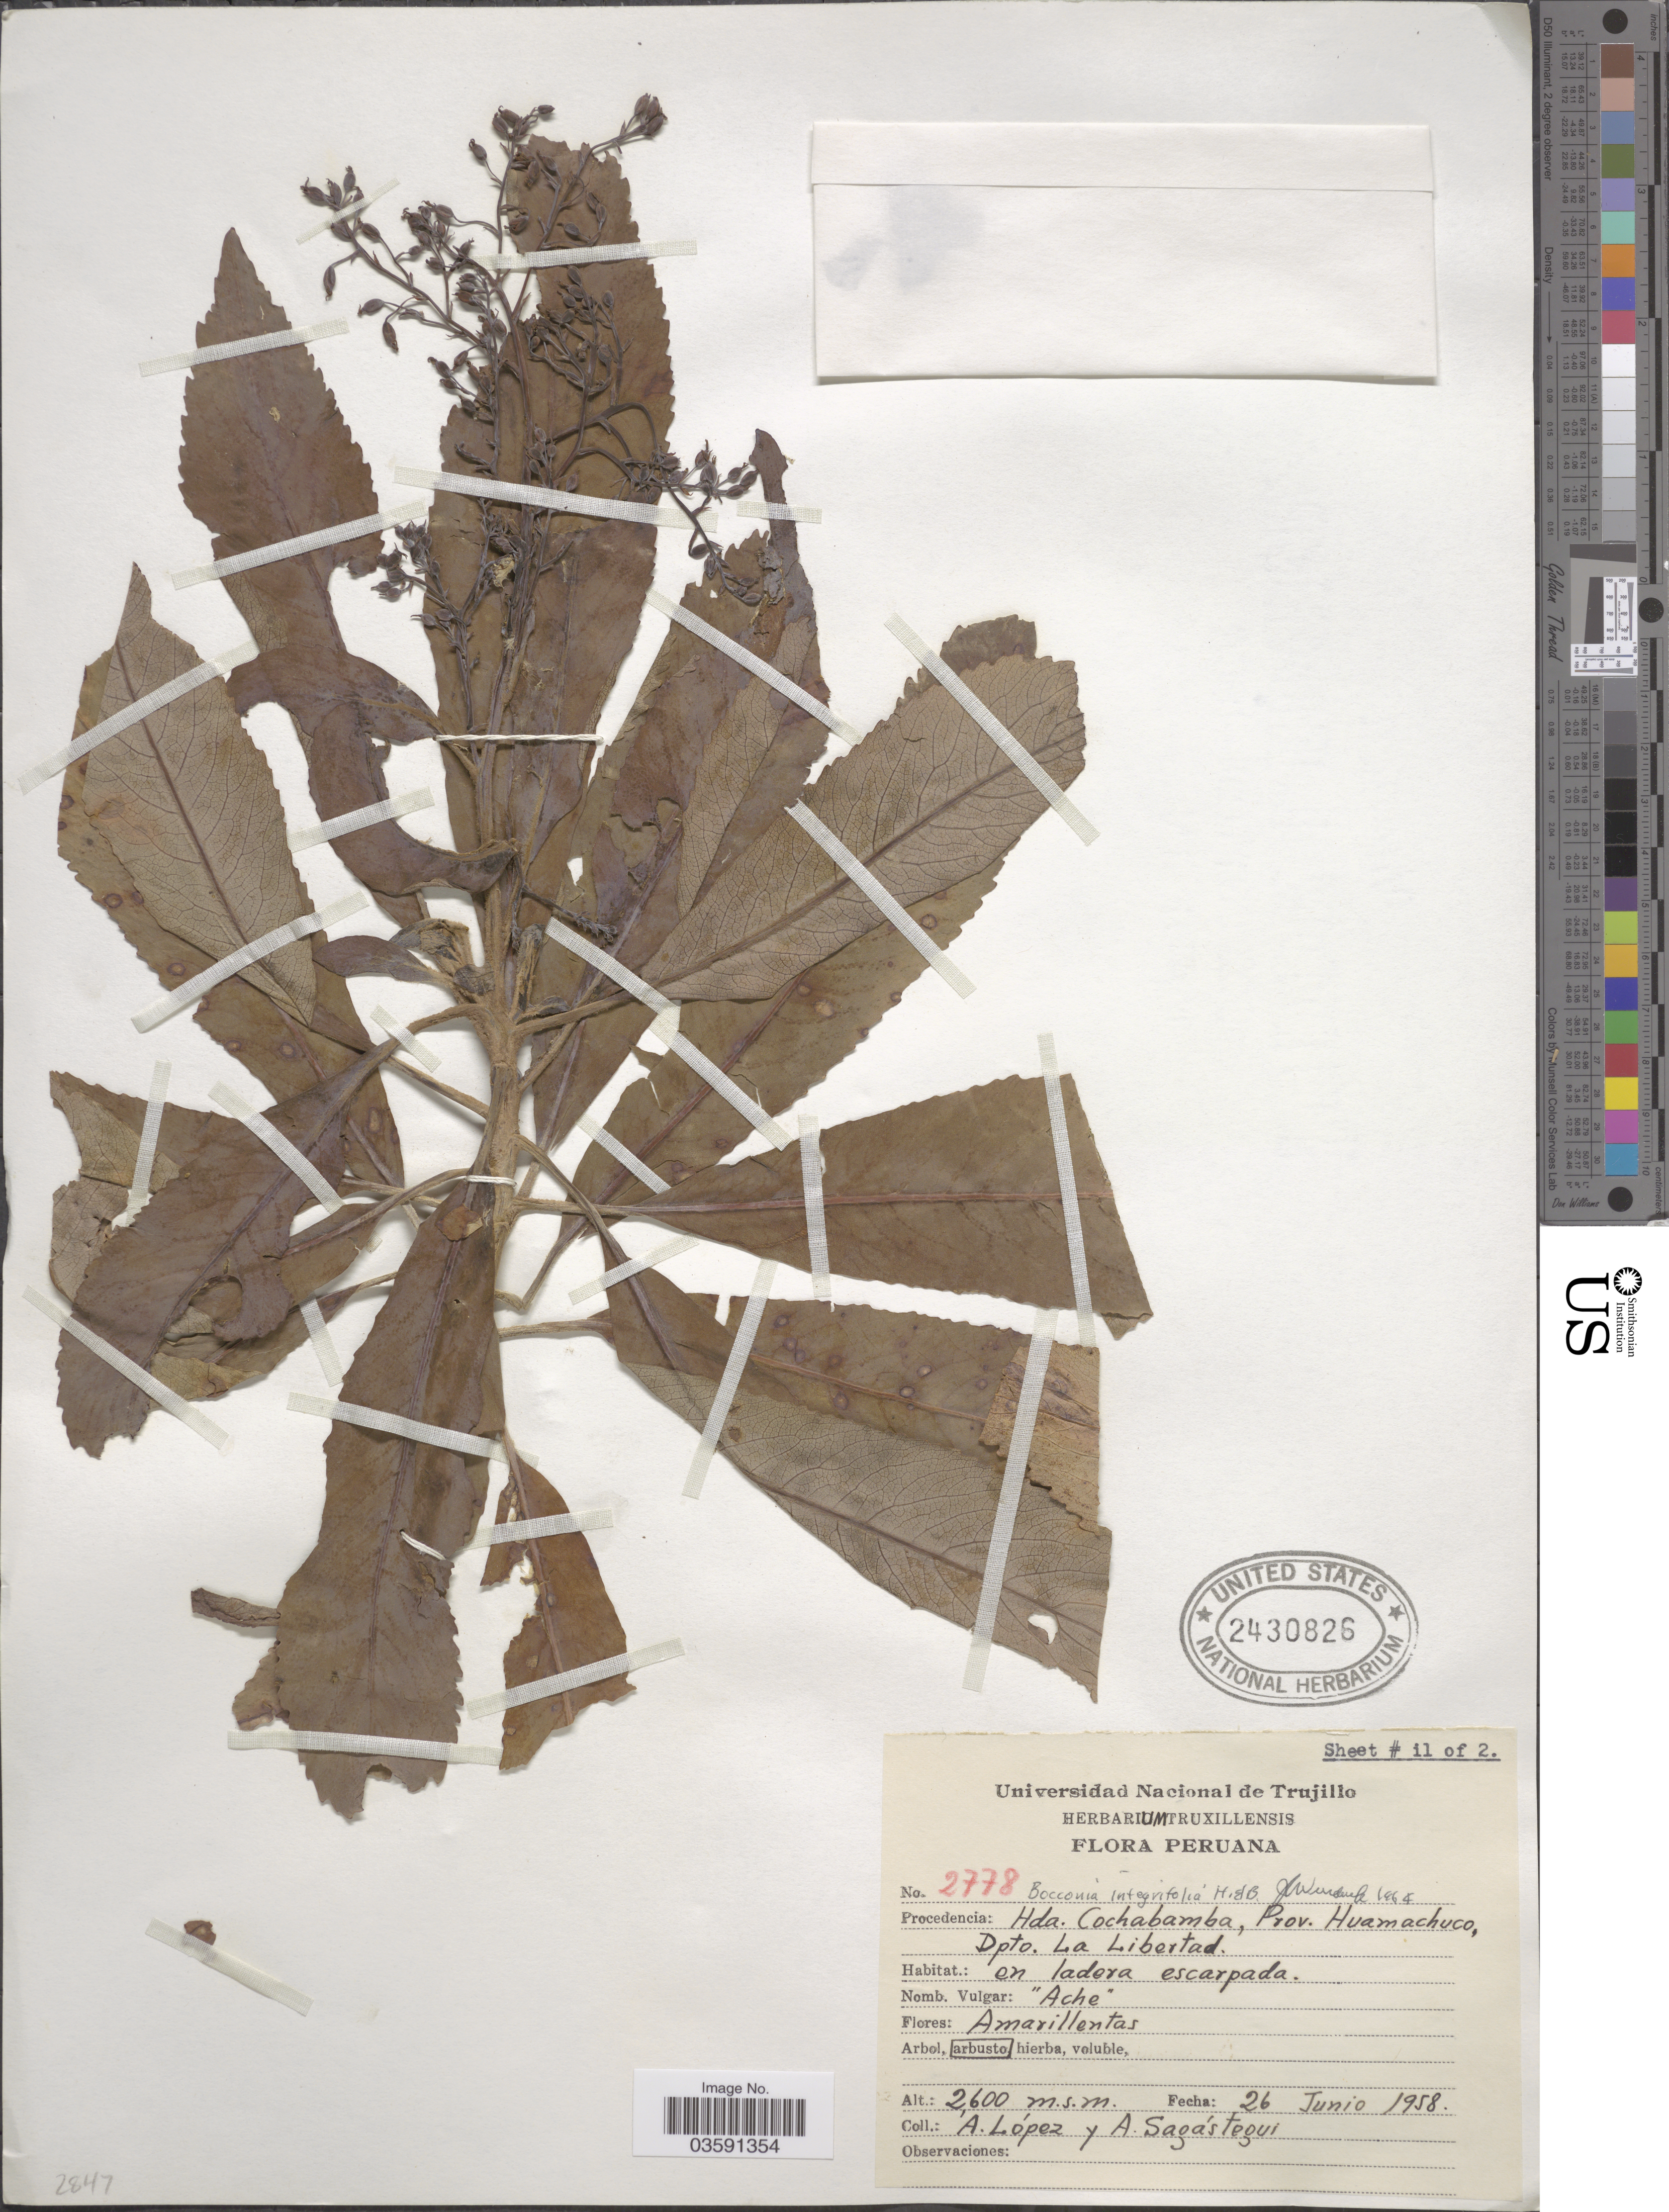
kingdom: Plantae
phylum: Tracheophyta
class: Magnoliopsida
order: Ranunculales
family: Papaveraceae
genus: Bocconia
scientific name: Bocconia integrifolia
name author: Bonpl.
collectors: A. López & A. Sagastegui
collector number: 2778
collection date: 1958-06-26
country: Peru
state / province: La Libertad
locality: Procedencia: Hda. Cochabamba, Prov. Huamachuco, Dpto. La Libertad.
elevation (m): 2600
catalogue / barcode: US 2430826